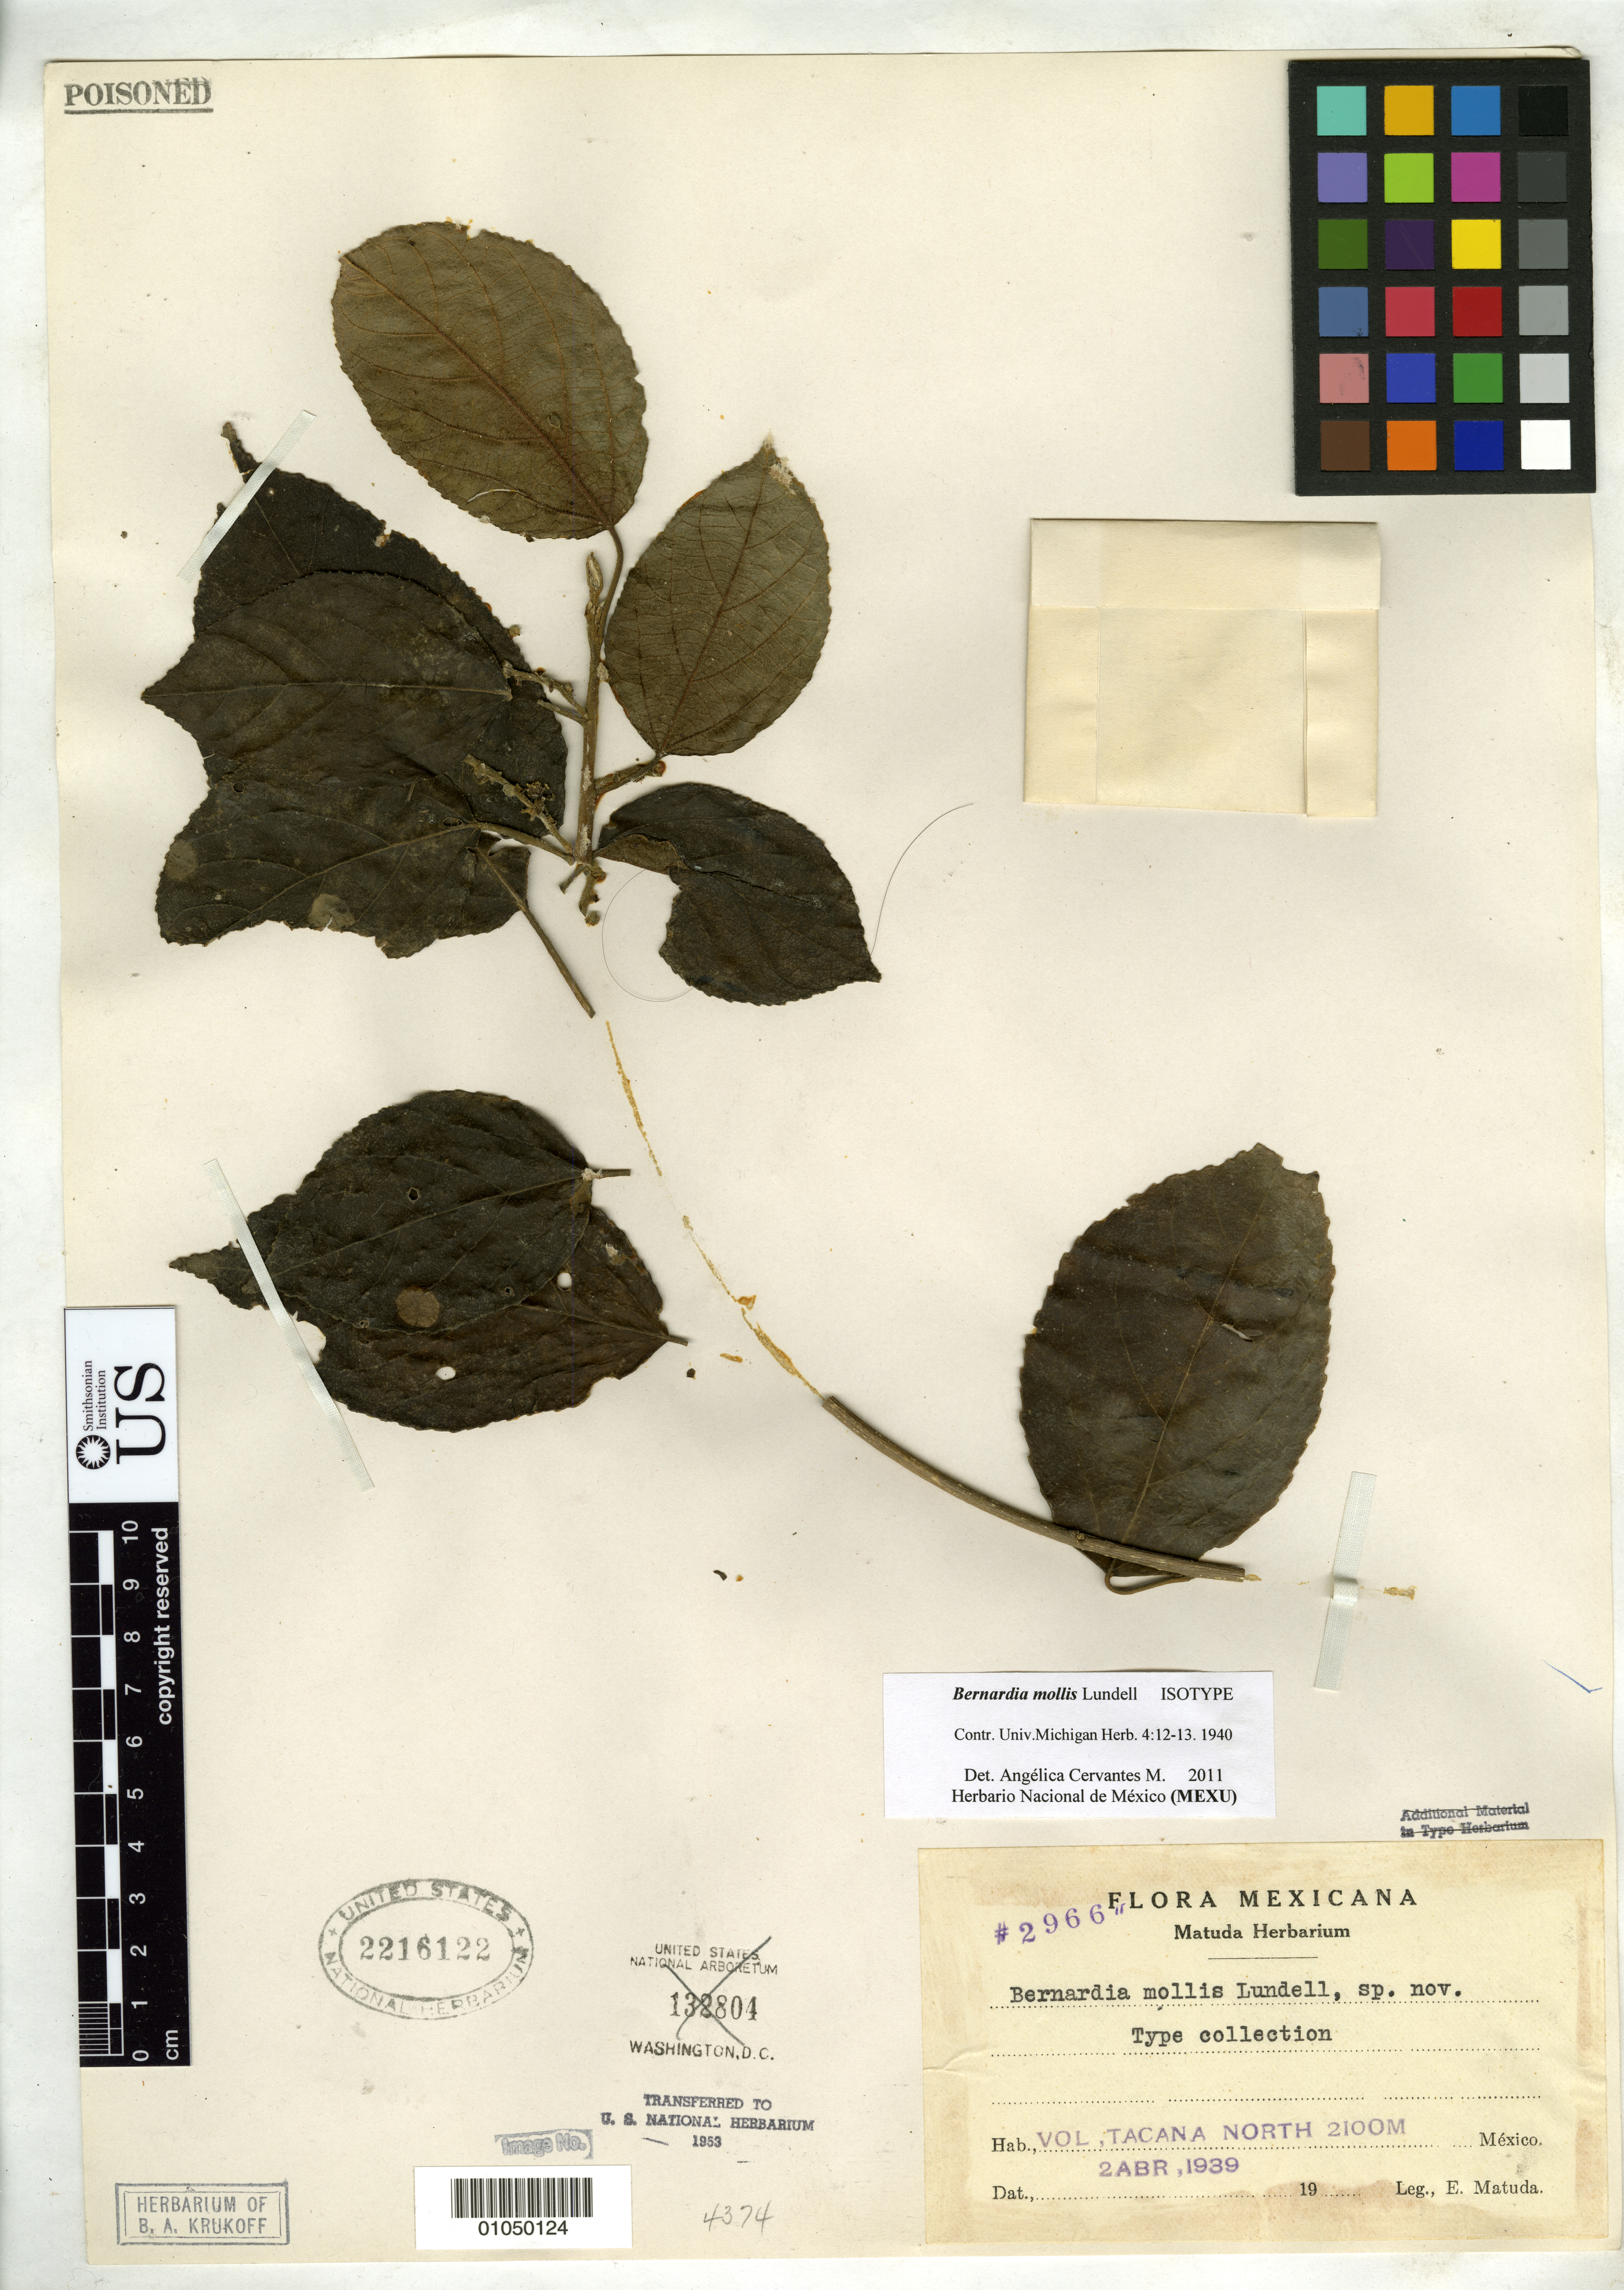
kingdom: Plantae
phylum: Tracheophyta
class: Magnoliopsida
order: Malpighiales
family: Euphorbiaceae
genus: Bernardia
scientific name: Bernardia mollis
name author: Lundell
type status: Isotype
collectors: E. Matuda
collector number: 2966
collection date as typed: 02 Apr 1931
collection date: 1931-04-02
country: Mexico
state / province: Chiapas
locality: Vol. Tacana North.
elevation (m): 2100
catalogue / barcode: US 2216122